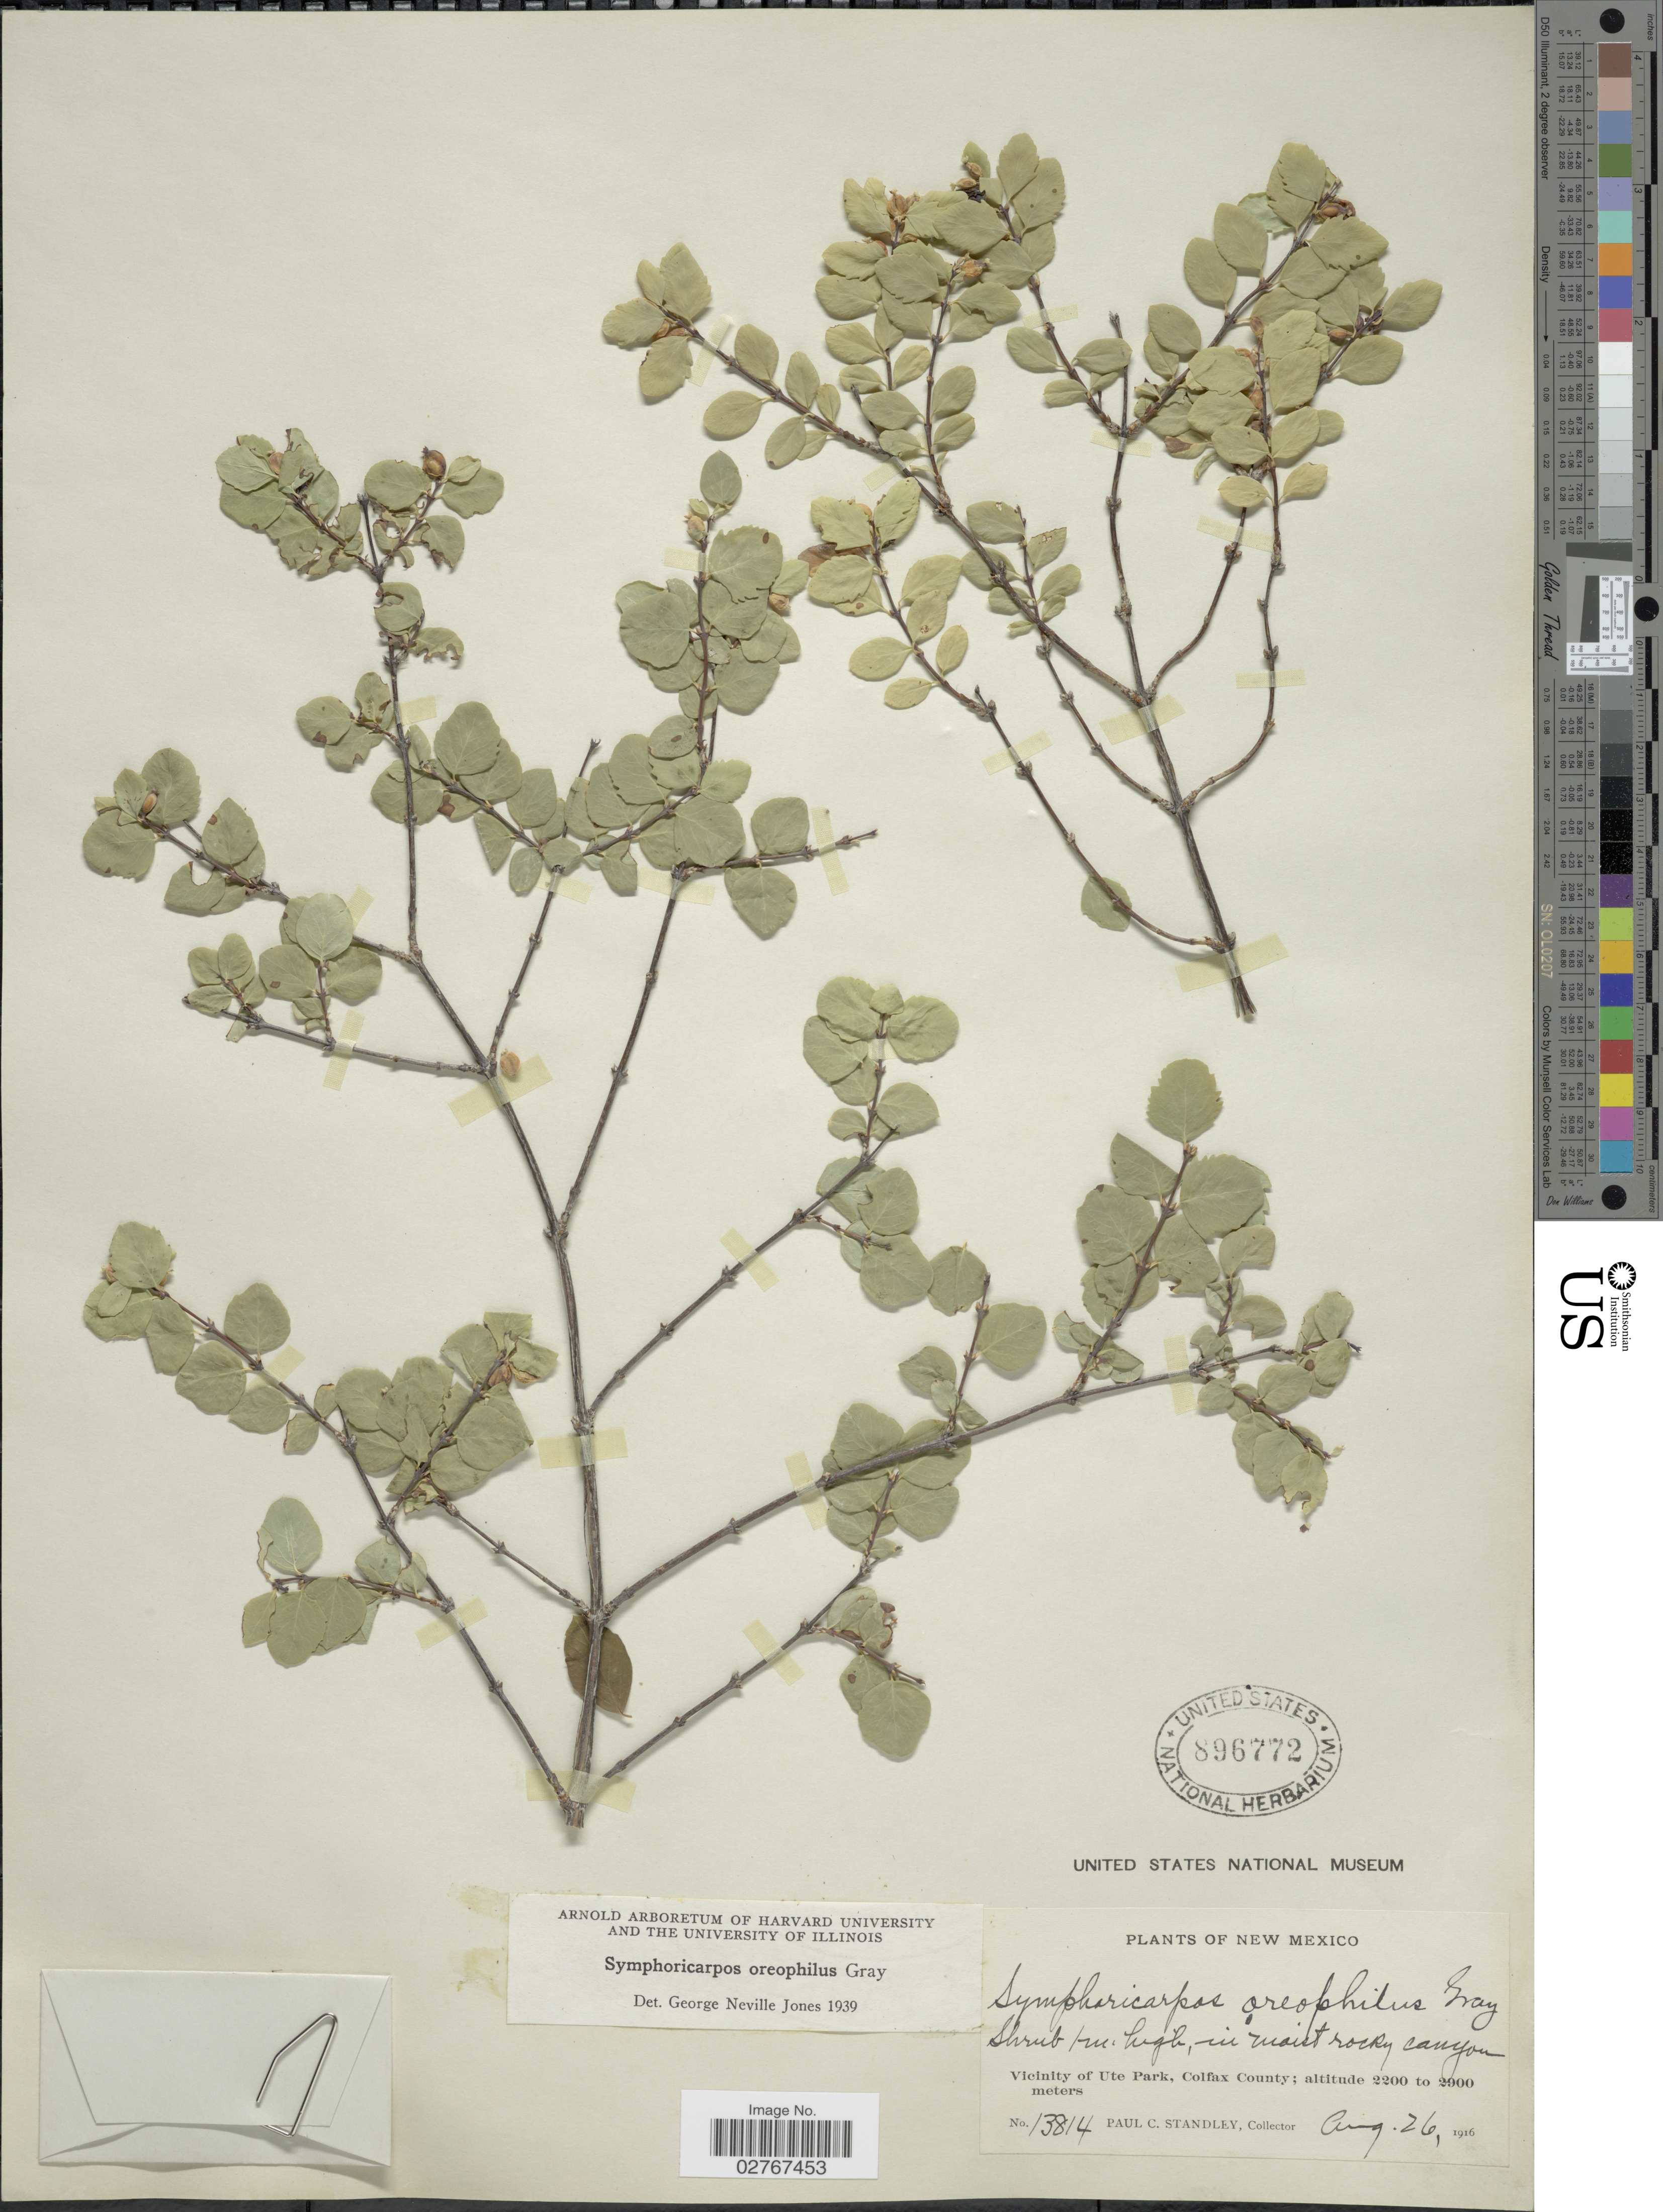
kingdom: Plantae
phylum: Tracheophyta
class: Magnoliopsida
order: Dipsacales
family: Caprifoliaceae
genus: Symphoricarpos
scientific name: Symphoricarpos oreophilus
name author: A. Gray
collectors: P. C. Standley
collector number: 13814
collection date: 1916-08-26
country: United States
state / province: New Mexico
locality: Vicinity of Ute Park, Colfax County.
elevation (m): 2200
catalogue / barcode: US 896772